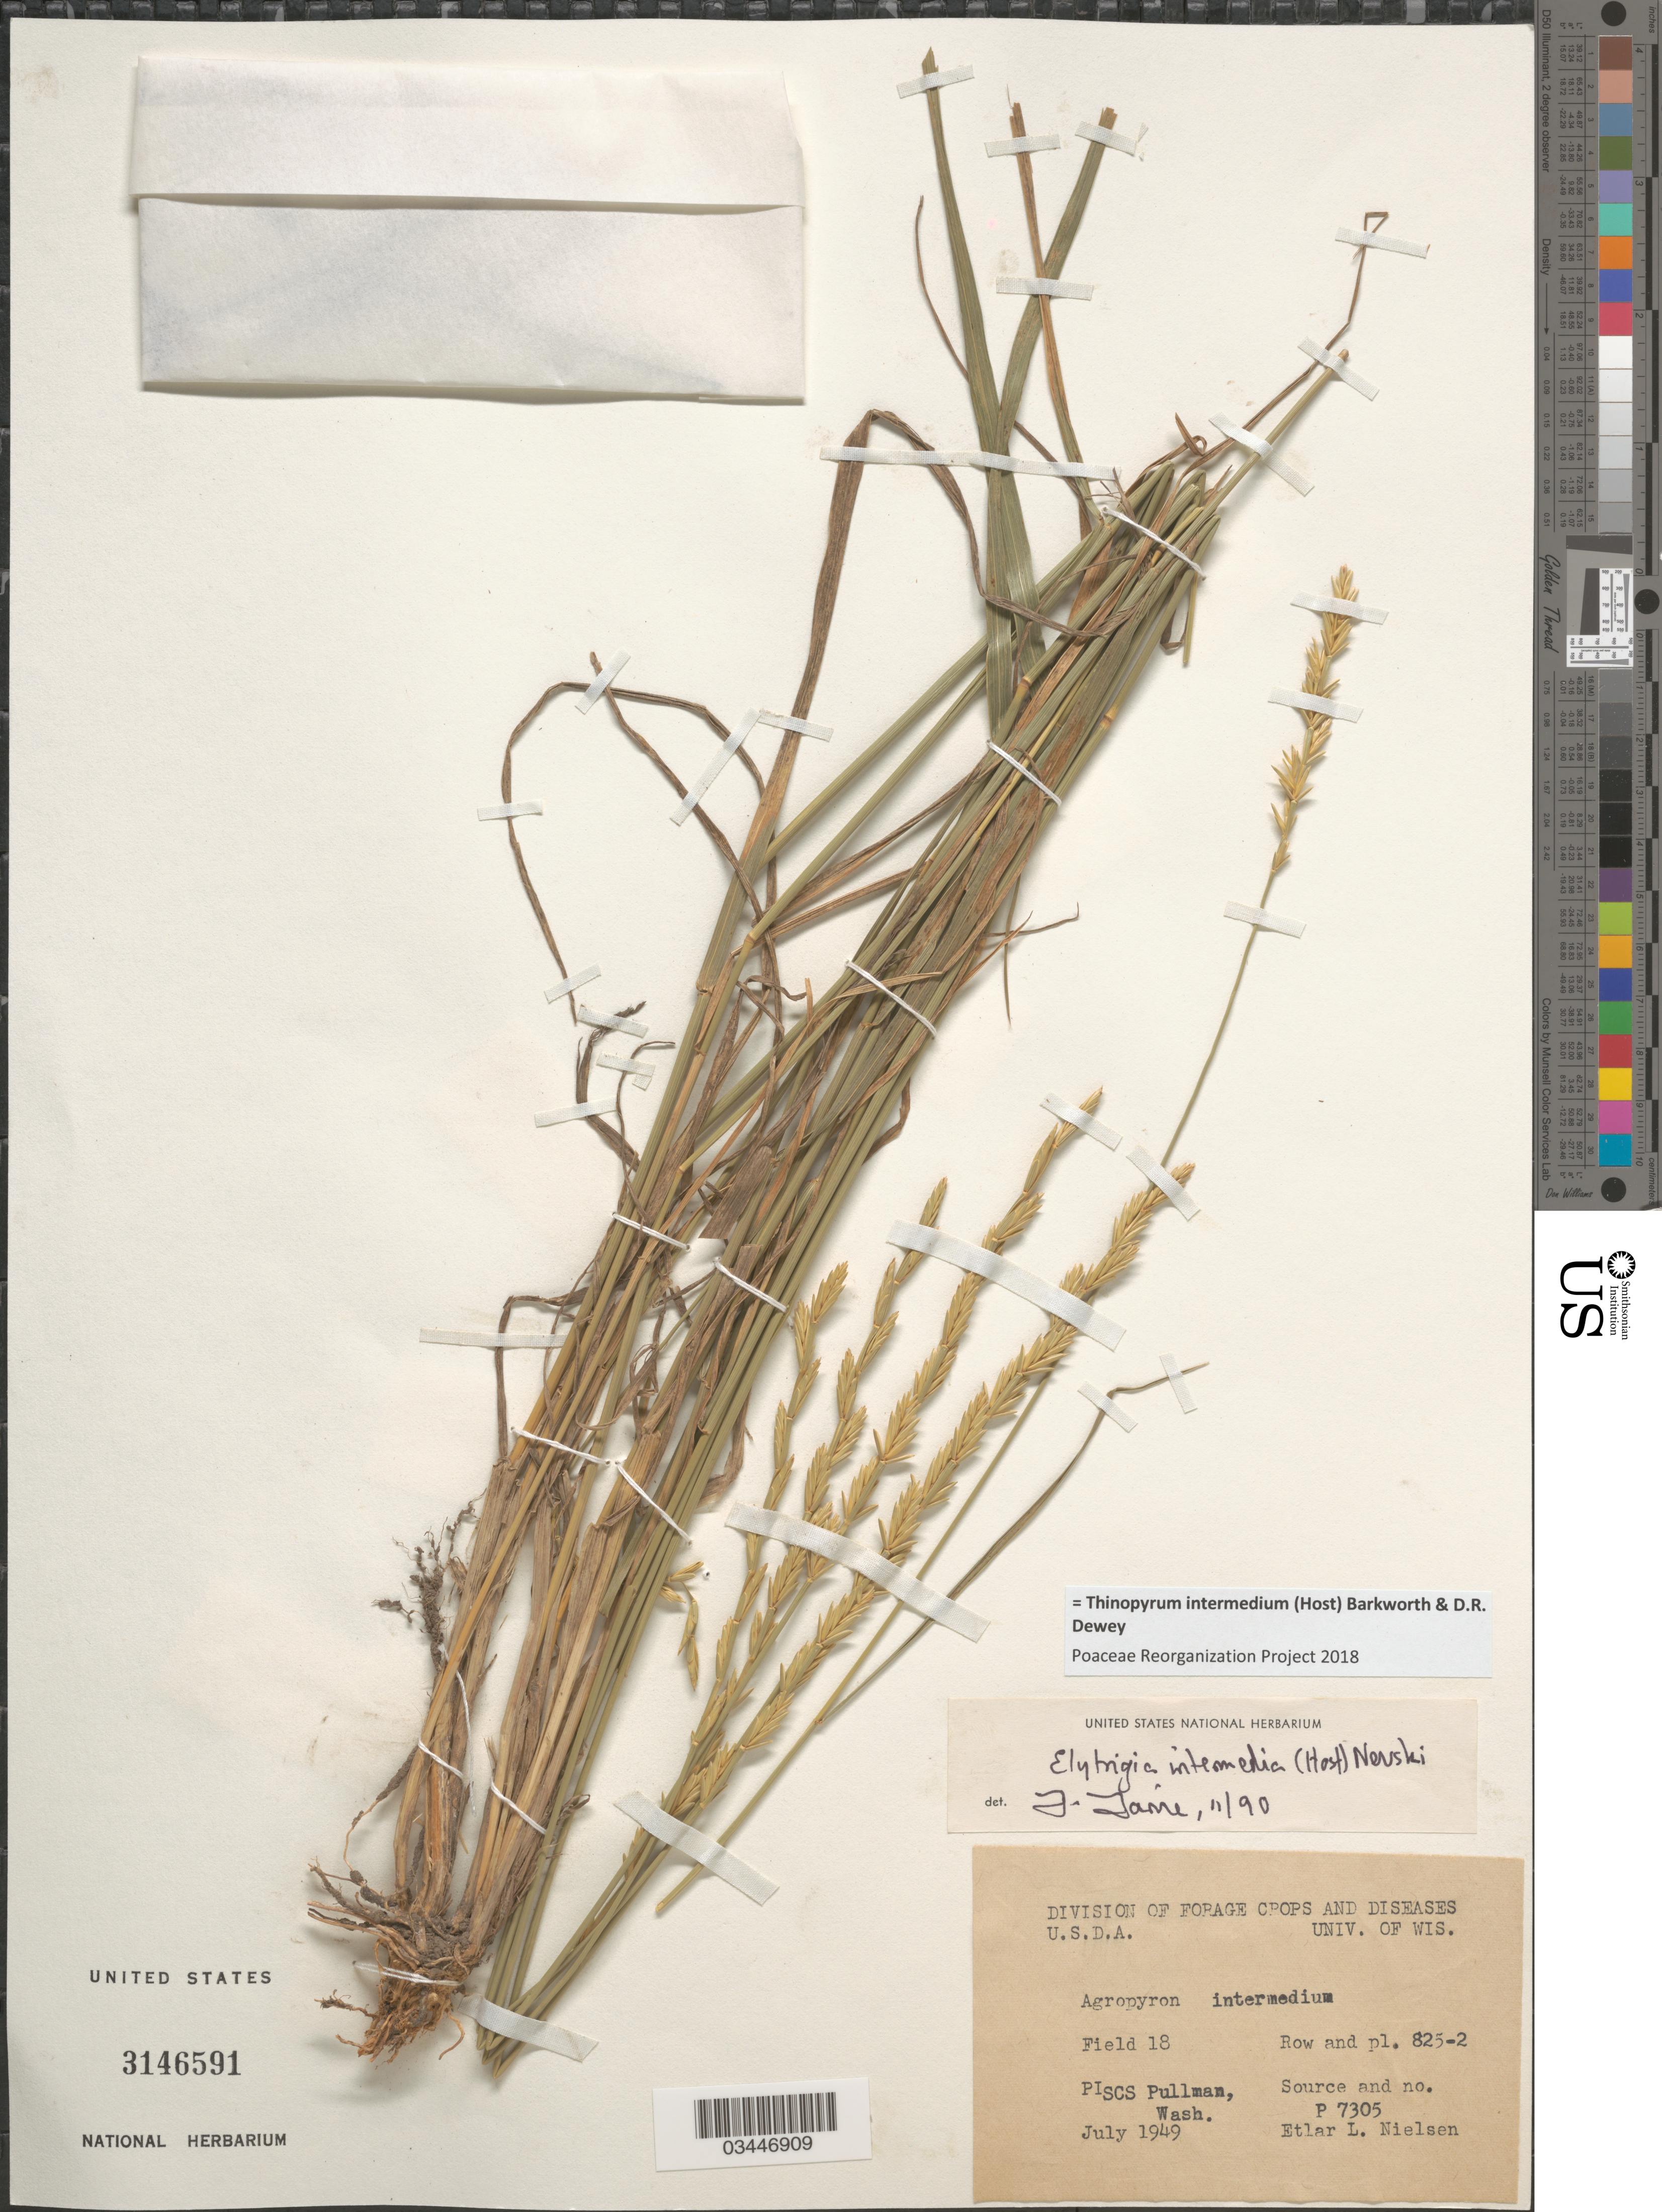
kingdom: Plantae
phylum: Tracheophyta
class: Liliopsida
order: Poales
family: Poaceae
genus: Thinopyrum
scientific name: Thinopyrum intermedium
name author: (Host) Barkworth & Dewey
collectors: E. L. Nielsen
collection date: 1949-07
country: United States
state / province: Washington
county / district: Whitman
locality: Field 18 Row and pl. 825-2. SCS Pullman.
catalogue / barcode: US 3146591